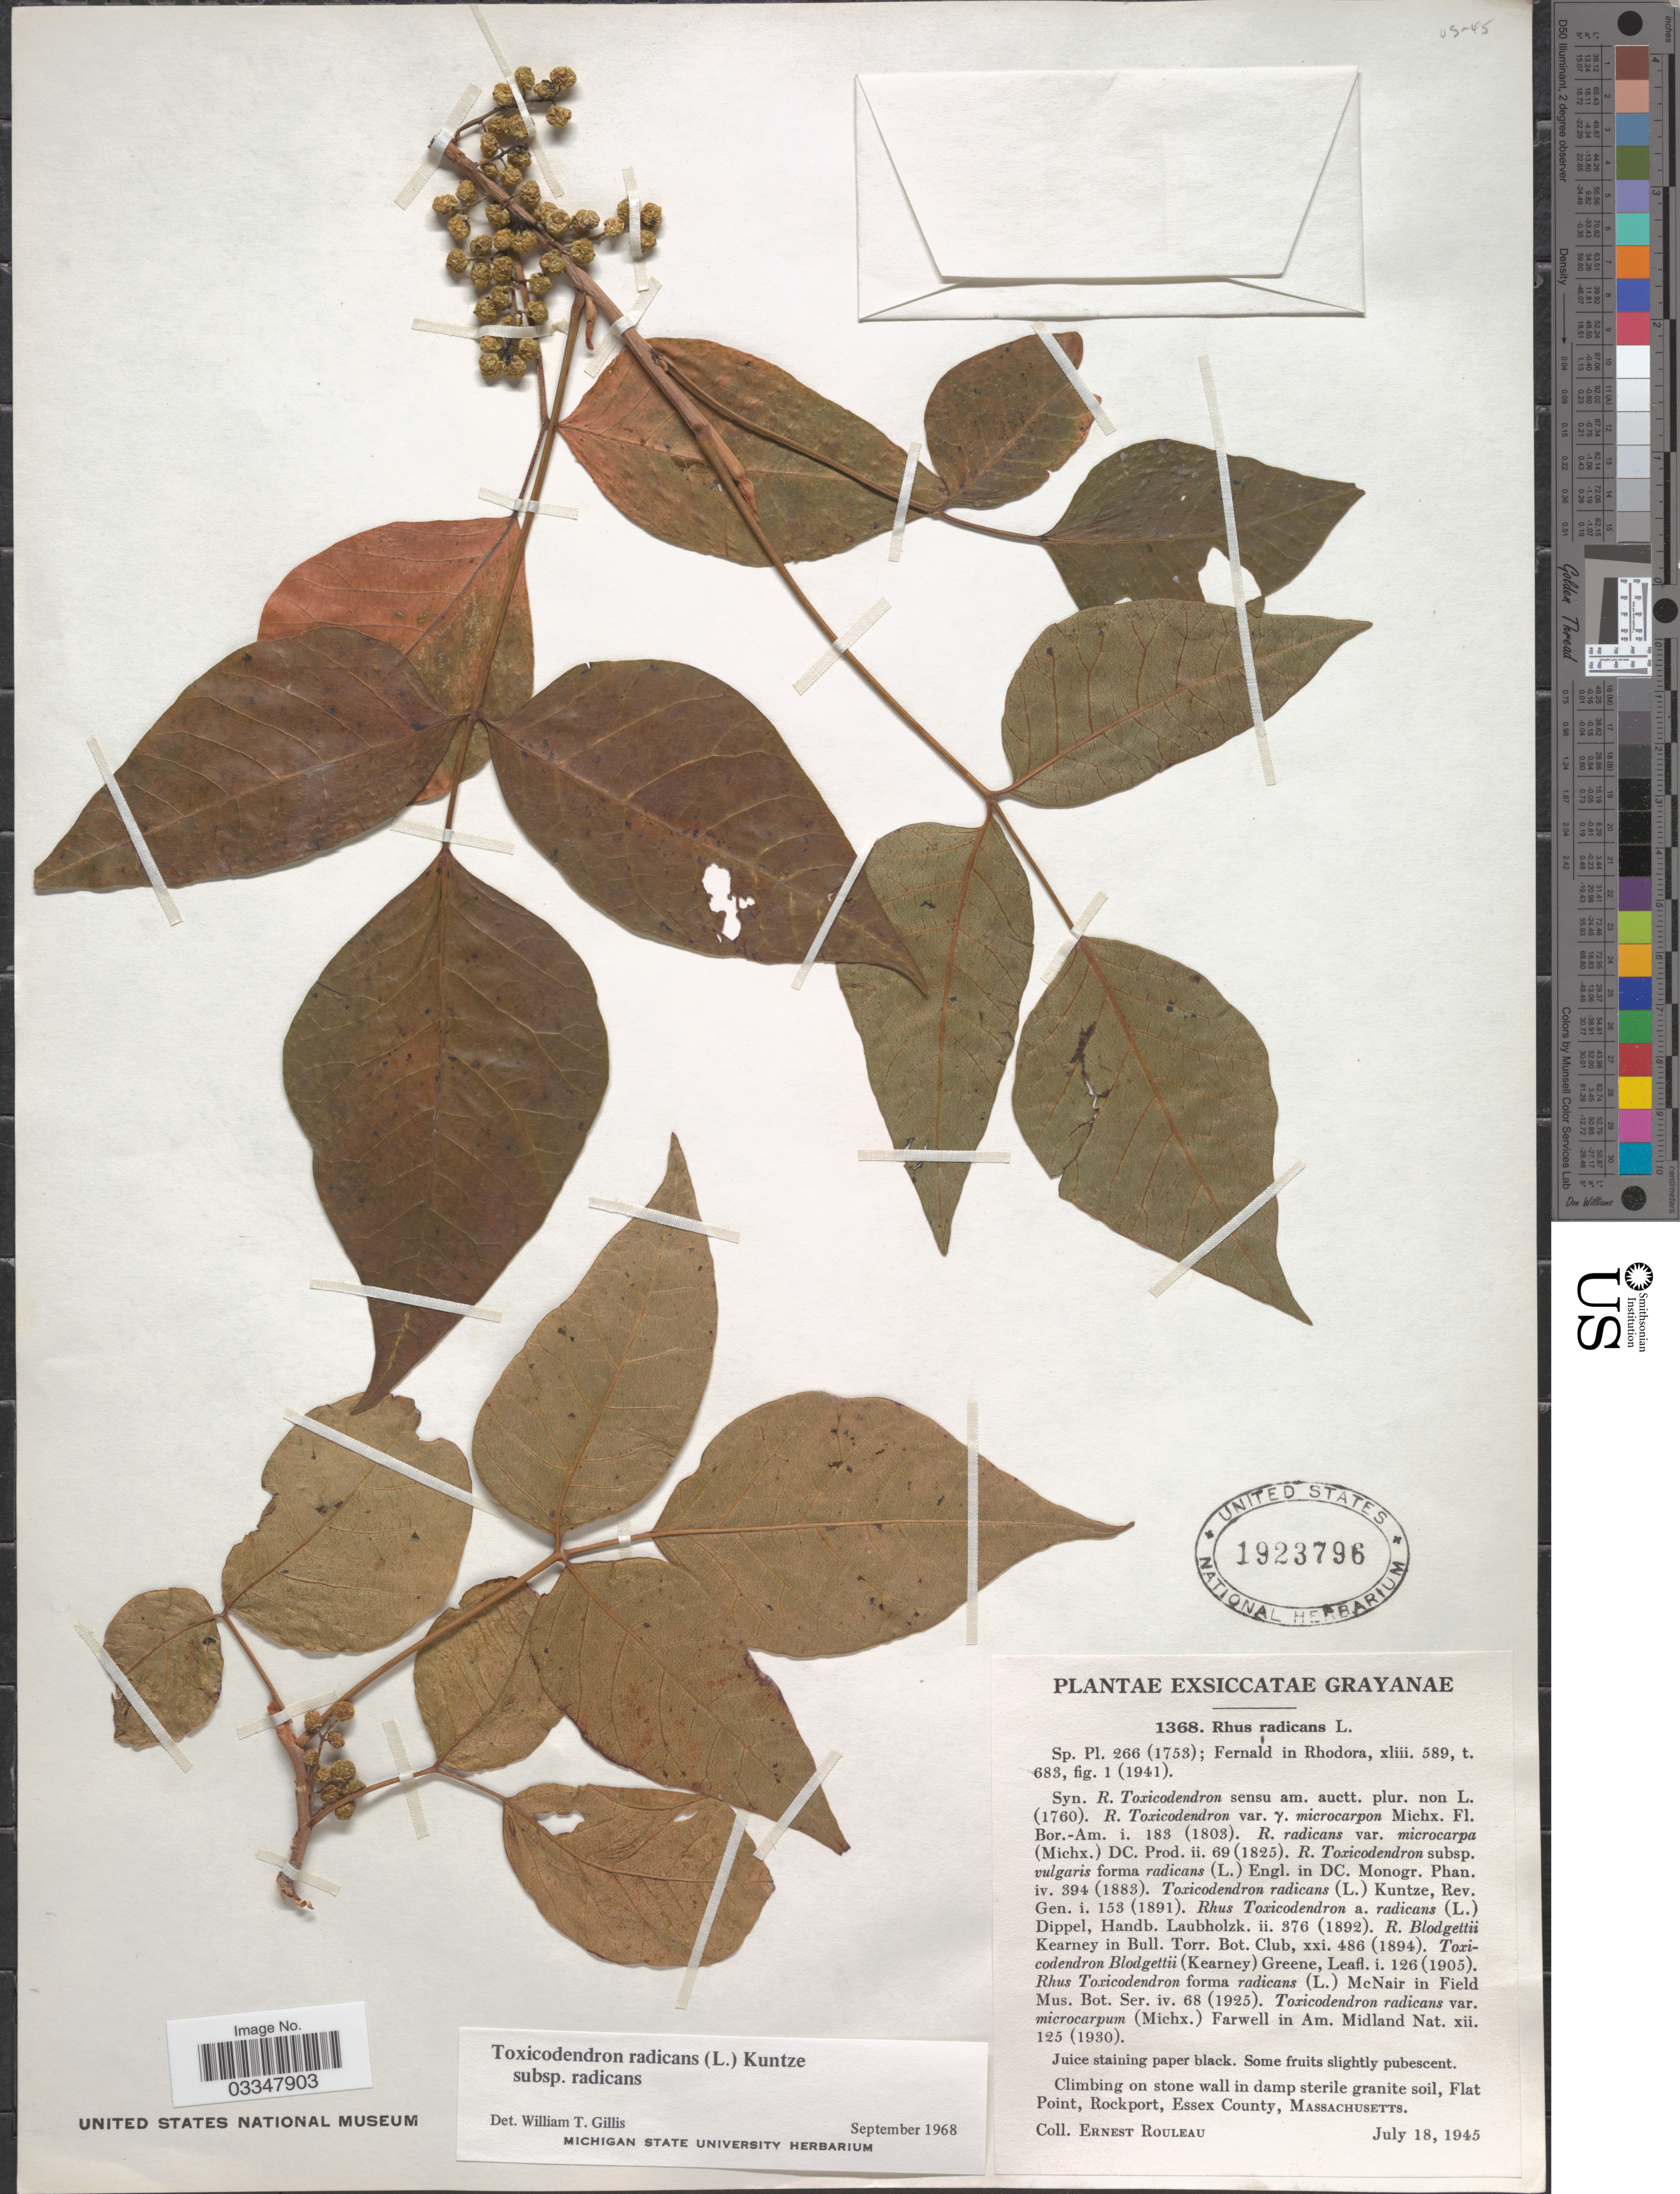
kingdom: Plantae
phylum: Tracheophyta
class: Magnoliopsida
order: Sapindales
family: Anacardiaceae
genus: Toxicodendron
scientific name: Toxicodendron radicans subsp. radicans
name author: (L.) Kuntze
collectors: E. Rouleau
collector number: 1368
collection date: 1945-07-18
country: United States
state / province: Massachusetts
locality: Flat Point, Rockport, Essex County.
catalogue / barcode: US 1923796